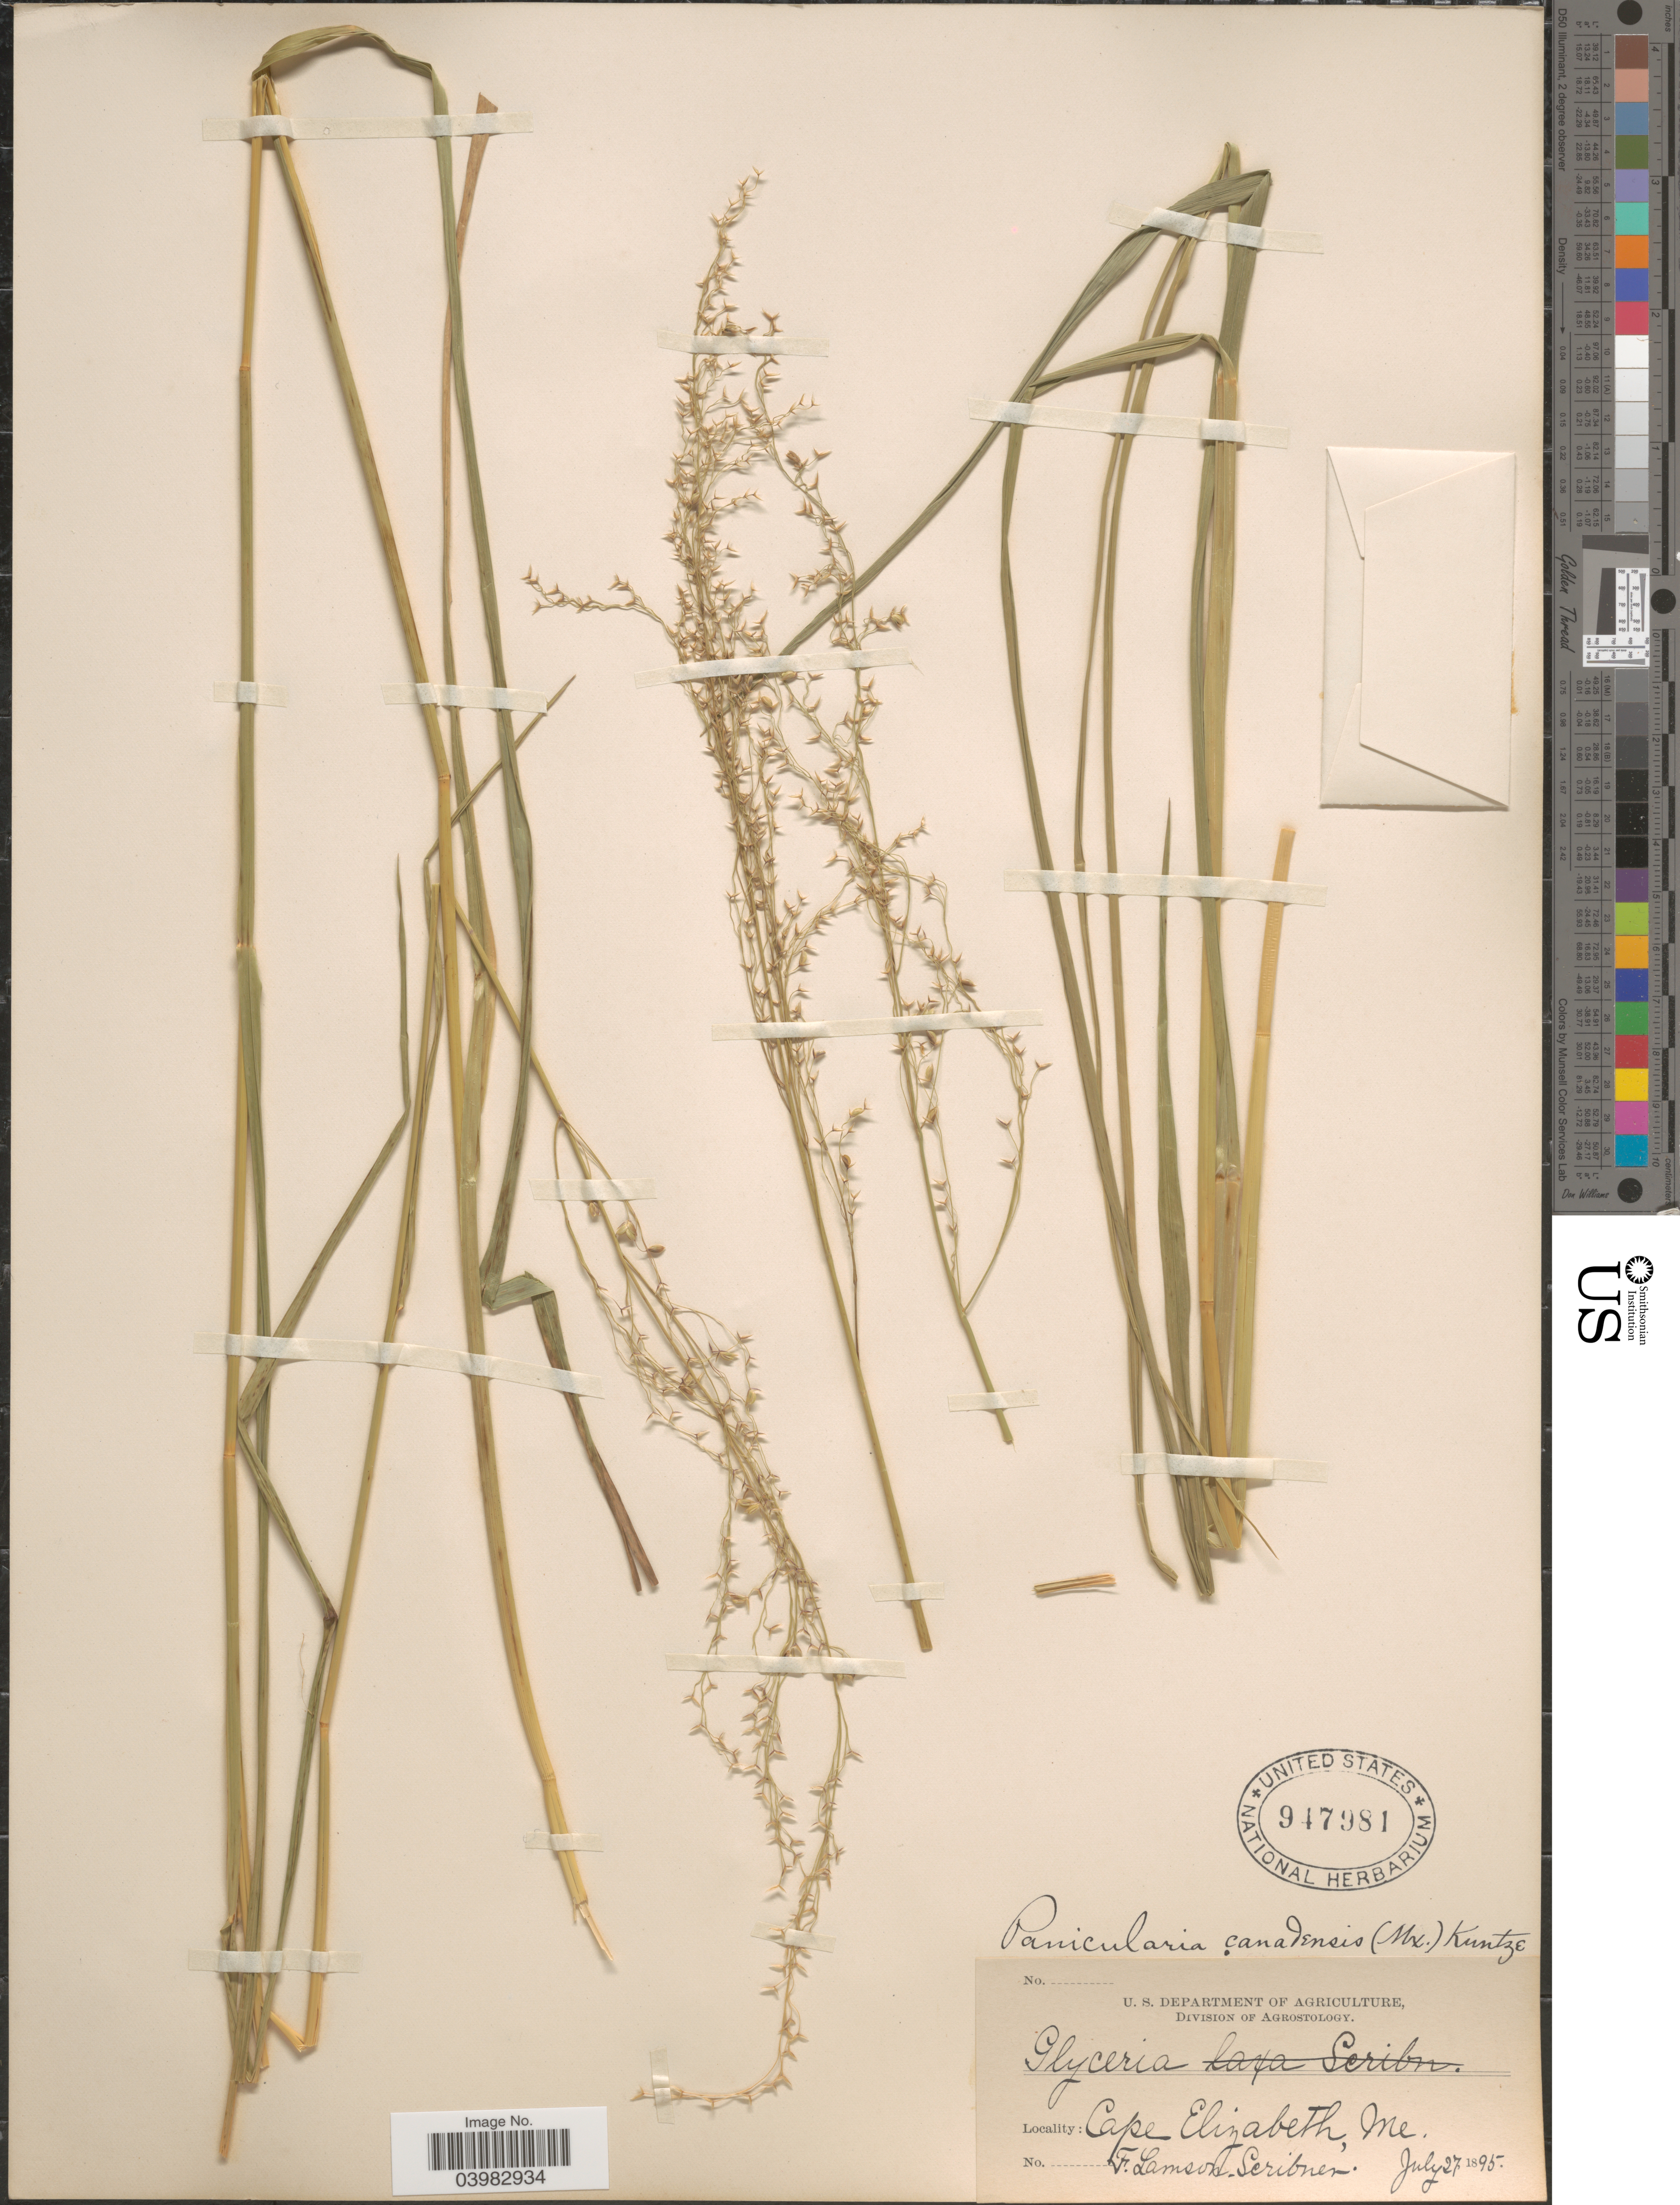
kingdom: Plantae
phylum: Tracheophyta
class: Liliopsida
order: Poales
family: Poaceae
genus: Glyceria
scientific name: Glyceria canadensis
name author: (Michx.) Trin.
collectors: F. Lamson-Scribner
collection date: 1895-07-27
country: United States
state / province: Maine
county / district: Cumberland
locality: Cape Elizabeth.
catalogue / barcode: US 947981